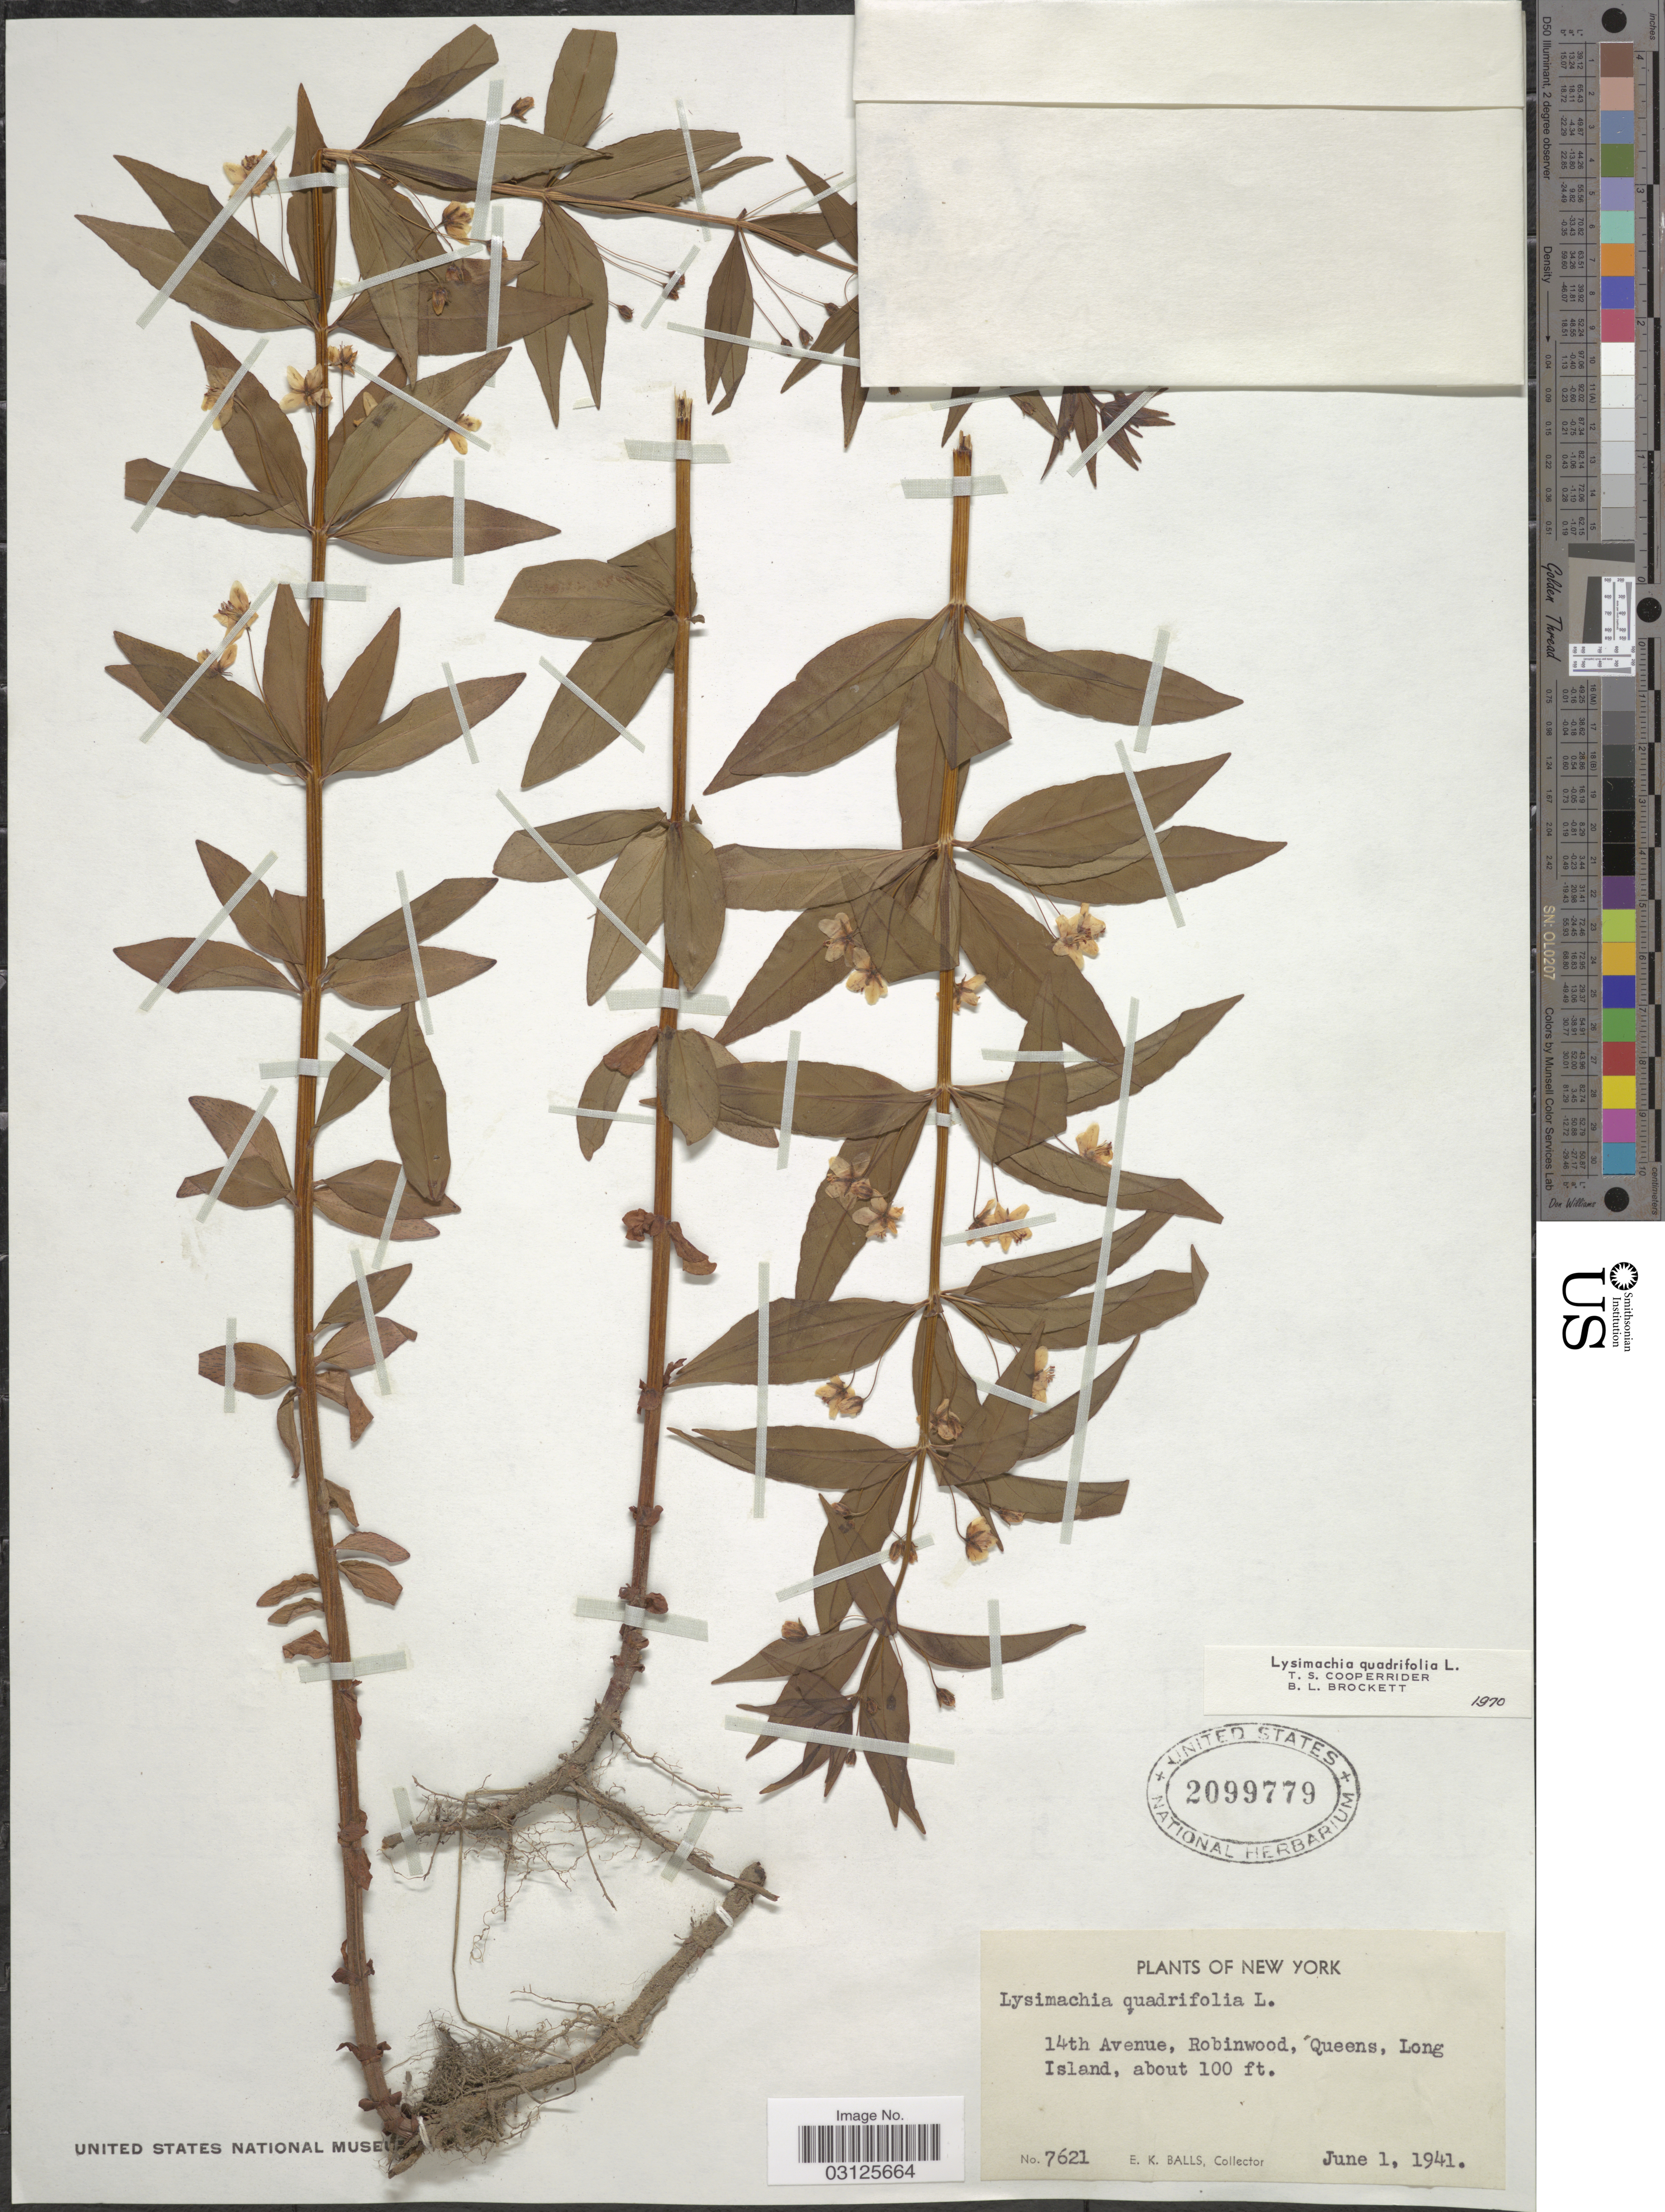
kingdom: Plantae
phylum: Tracheophyta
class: Magnoliopsida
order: Ericales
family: Primulaceae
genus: Lysimachia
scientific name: Lysimachia quadrifolia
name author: L.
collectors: E. K. Balls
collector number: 7621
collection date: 1941-06-01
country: United States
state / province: New York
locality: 14th Avenue, Robinwood, Queens, Long Island.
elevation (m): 30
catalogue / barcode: US 2099779